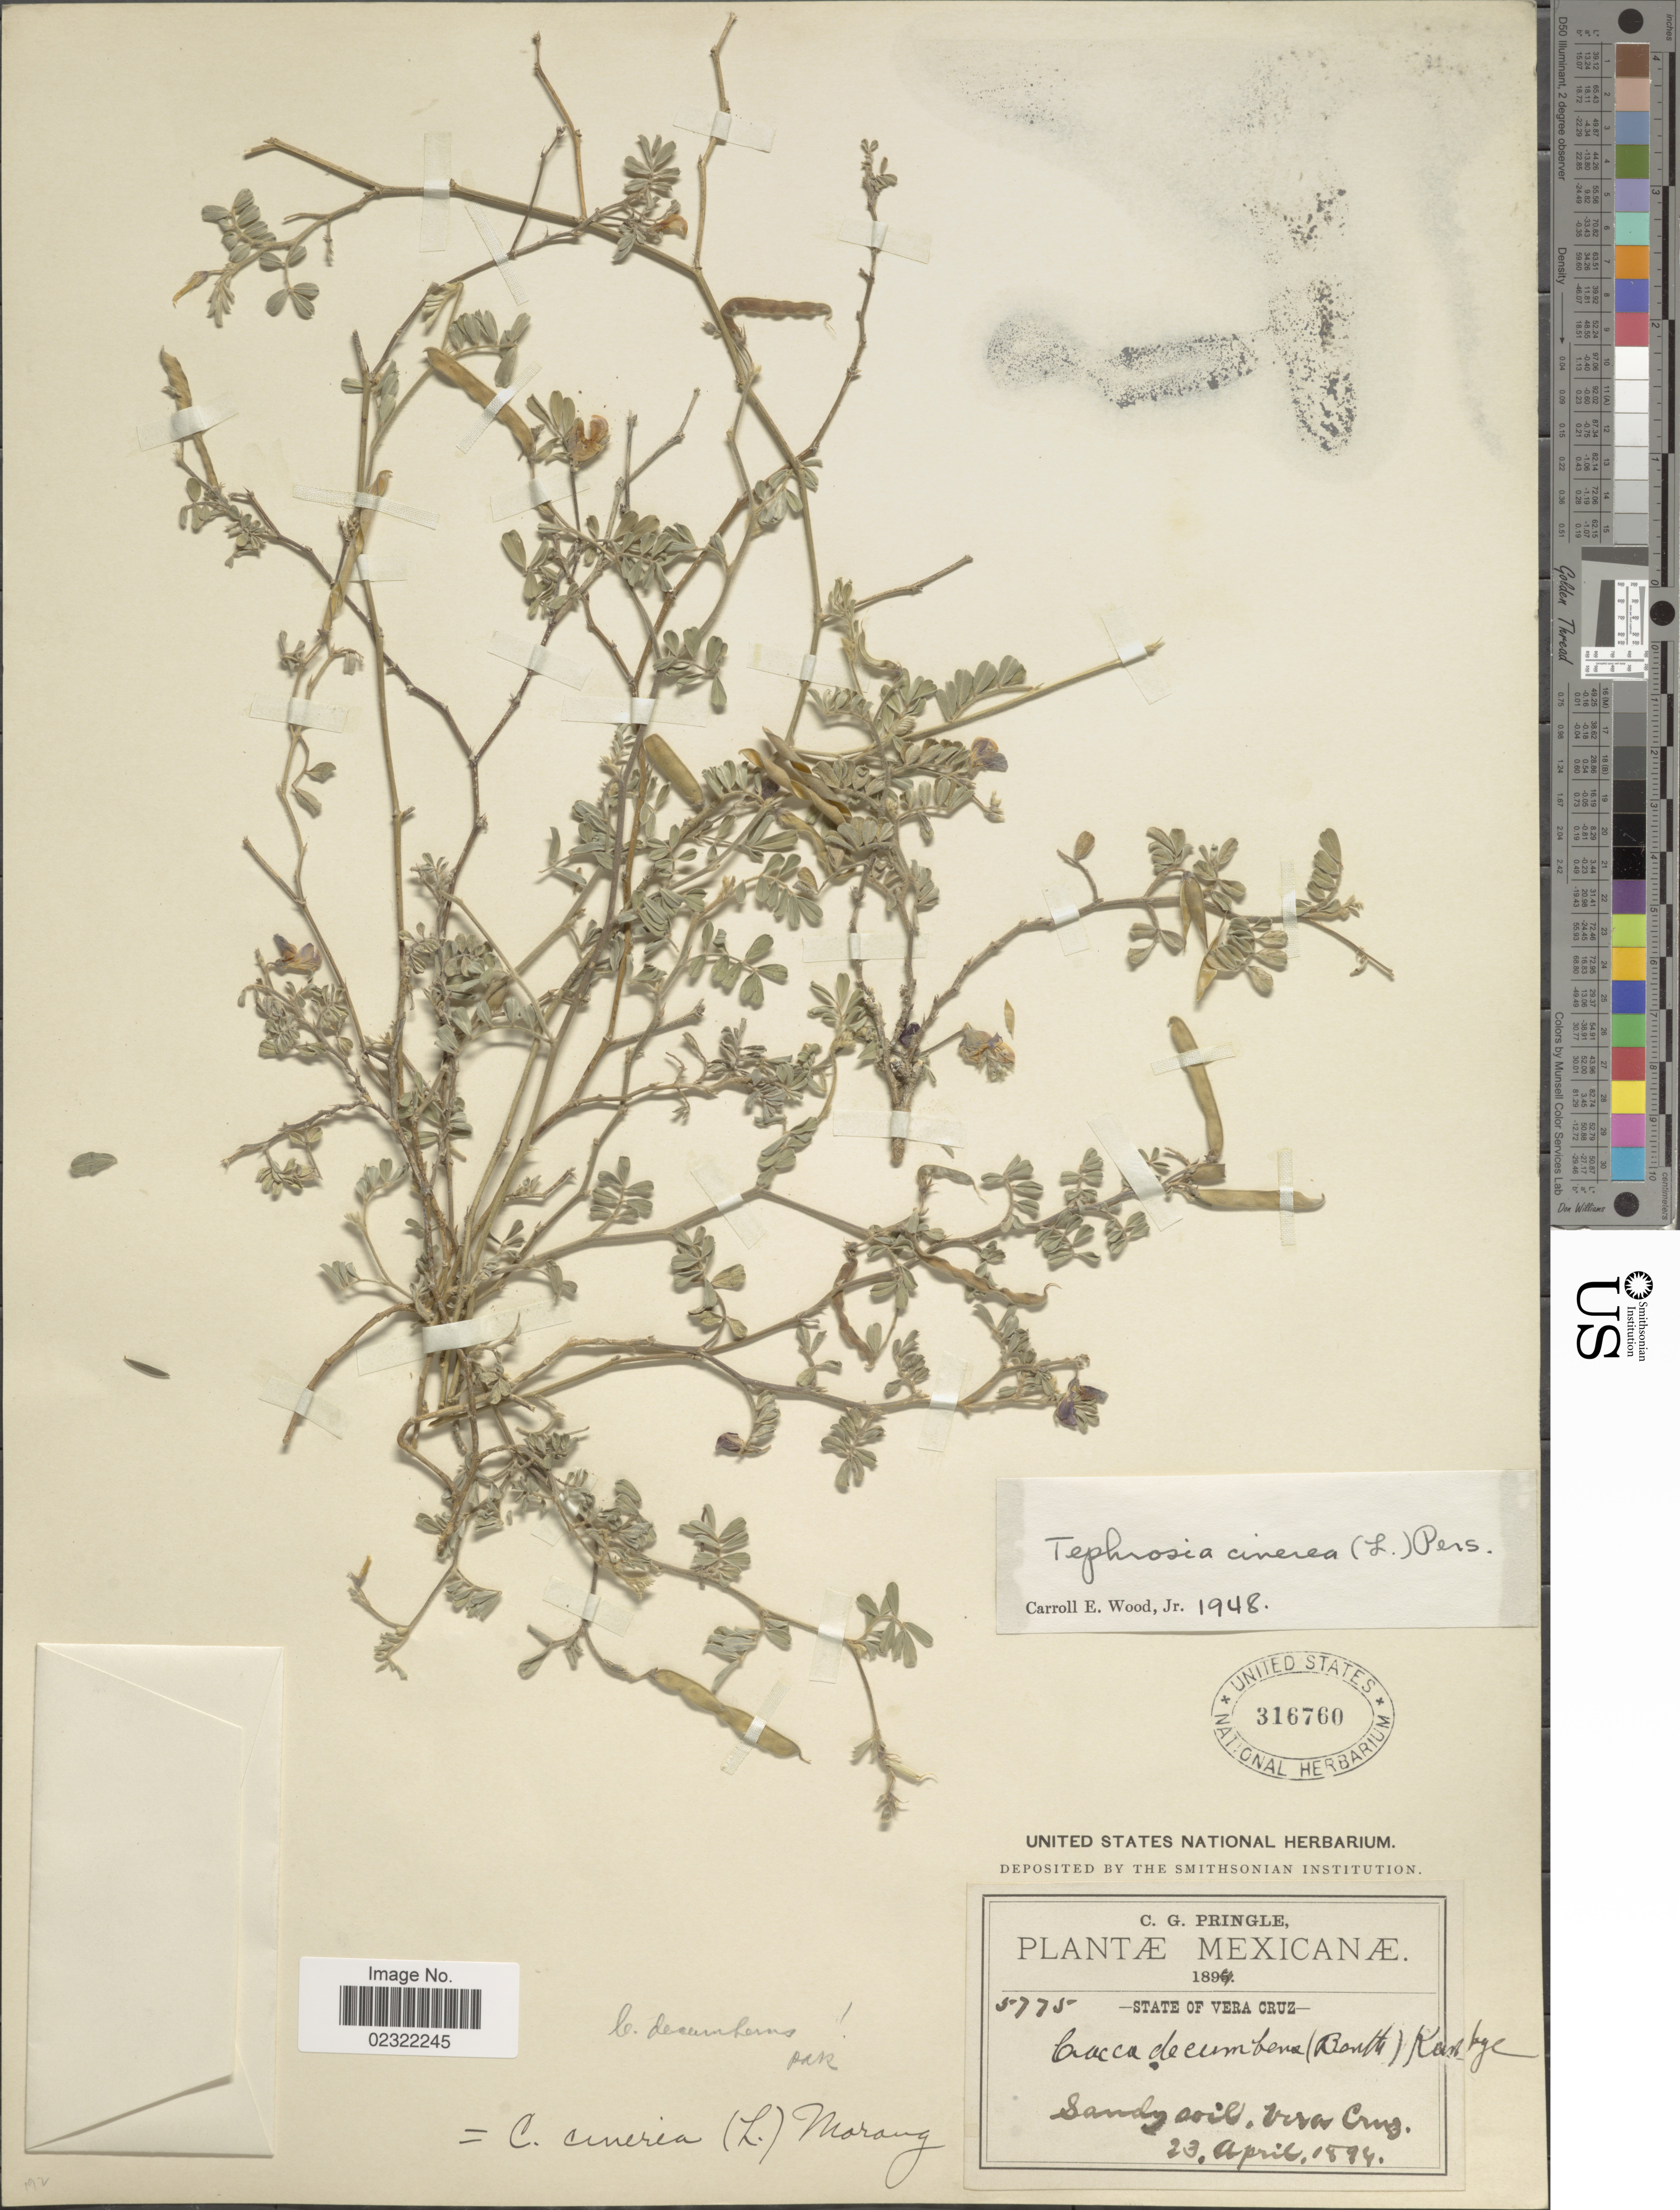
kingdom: Plantae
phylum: Tracheophyta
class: Magnoliopsida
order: Fabales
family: Fabaceae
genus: Tephrosia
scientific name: Tephrosia cinerea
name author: (L.) Pers.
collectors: C. G. Pringle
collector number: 5775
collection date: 1894-04-23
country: Mexico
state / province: Veracruz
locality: State of Vera Cruz, Sandy soil, Vera Cruz.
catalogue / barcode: US 316760